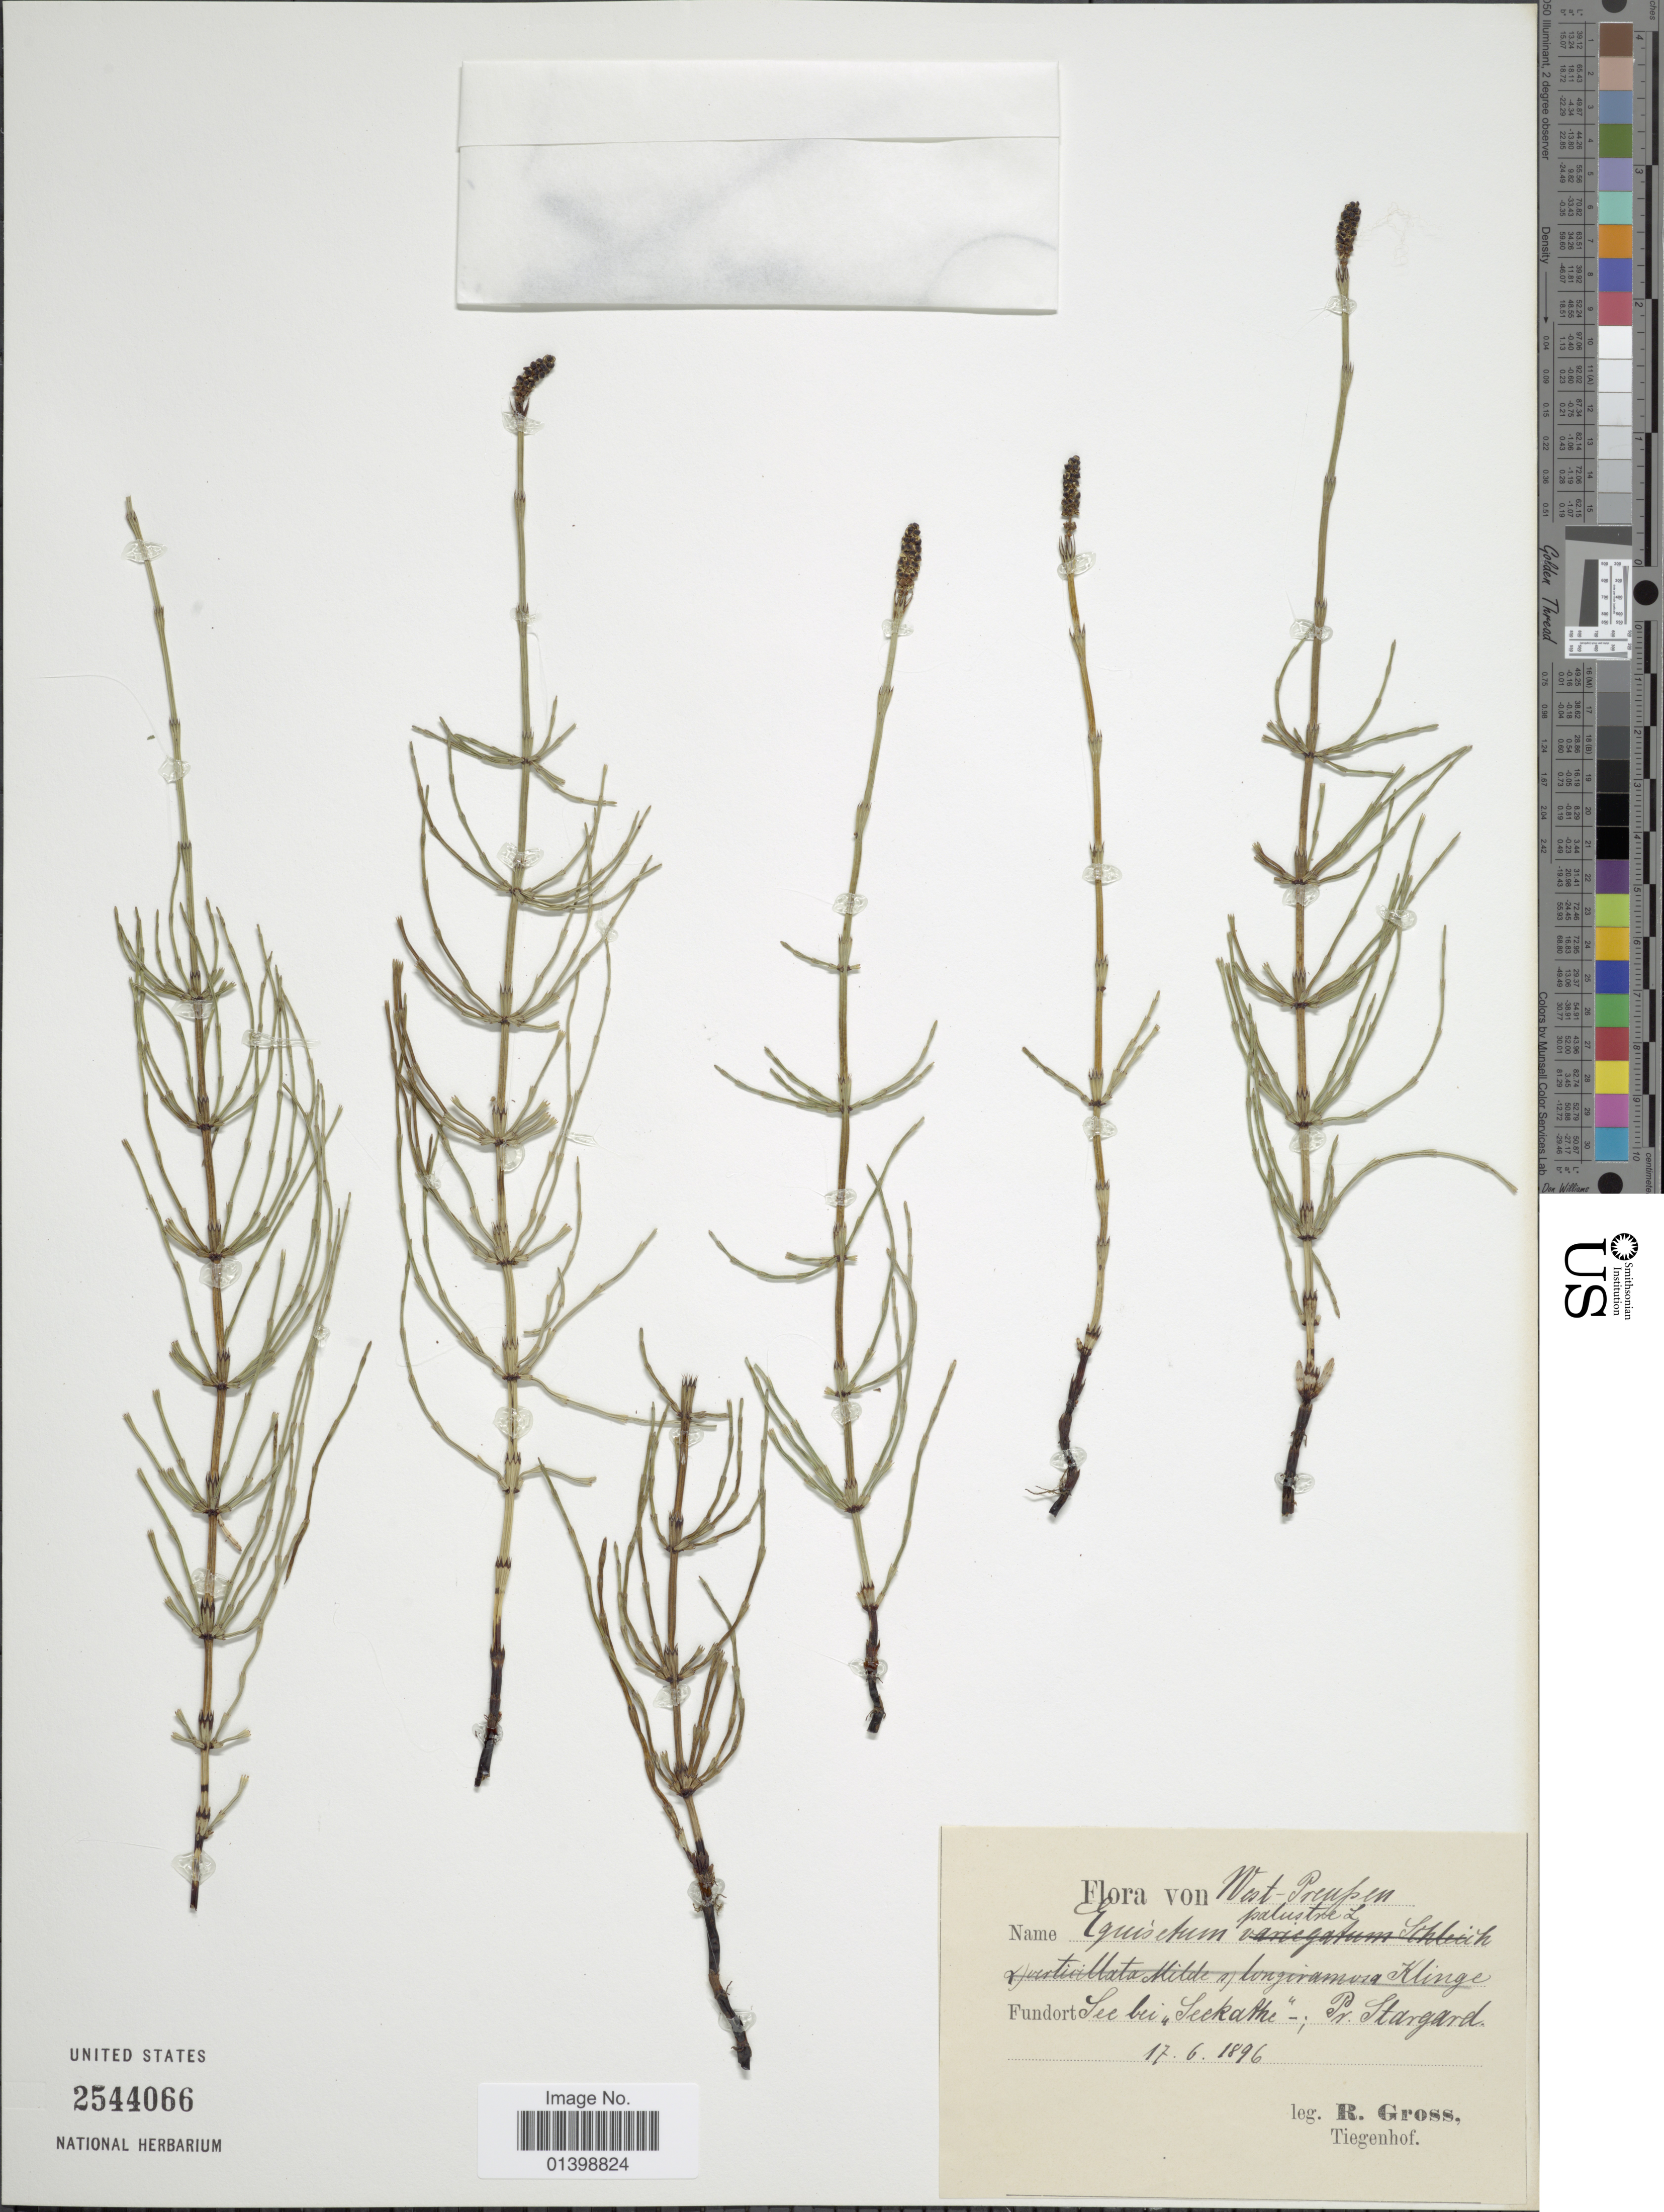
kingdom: Plantae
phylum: Tracheophyta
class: Polypodiopsida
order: Equisetales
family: Equisetaceae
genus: Equisetum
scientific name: Equisetum palustre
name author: L.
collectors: R. Gross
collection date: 1896-06-17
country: Poland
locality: Mecklenburg-Vorpommern. West-Preufsen, See bei ,,Seckathe' -Pr Stargard [interpreted]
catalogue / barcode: US 2544066